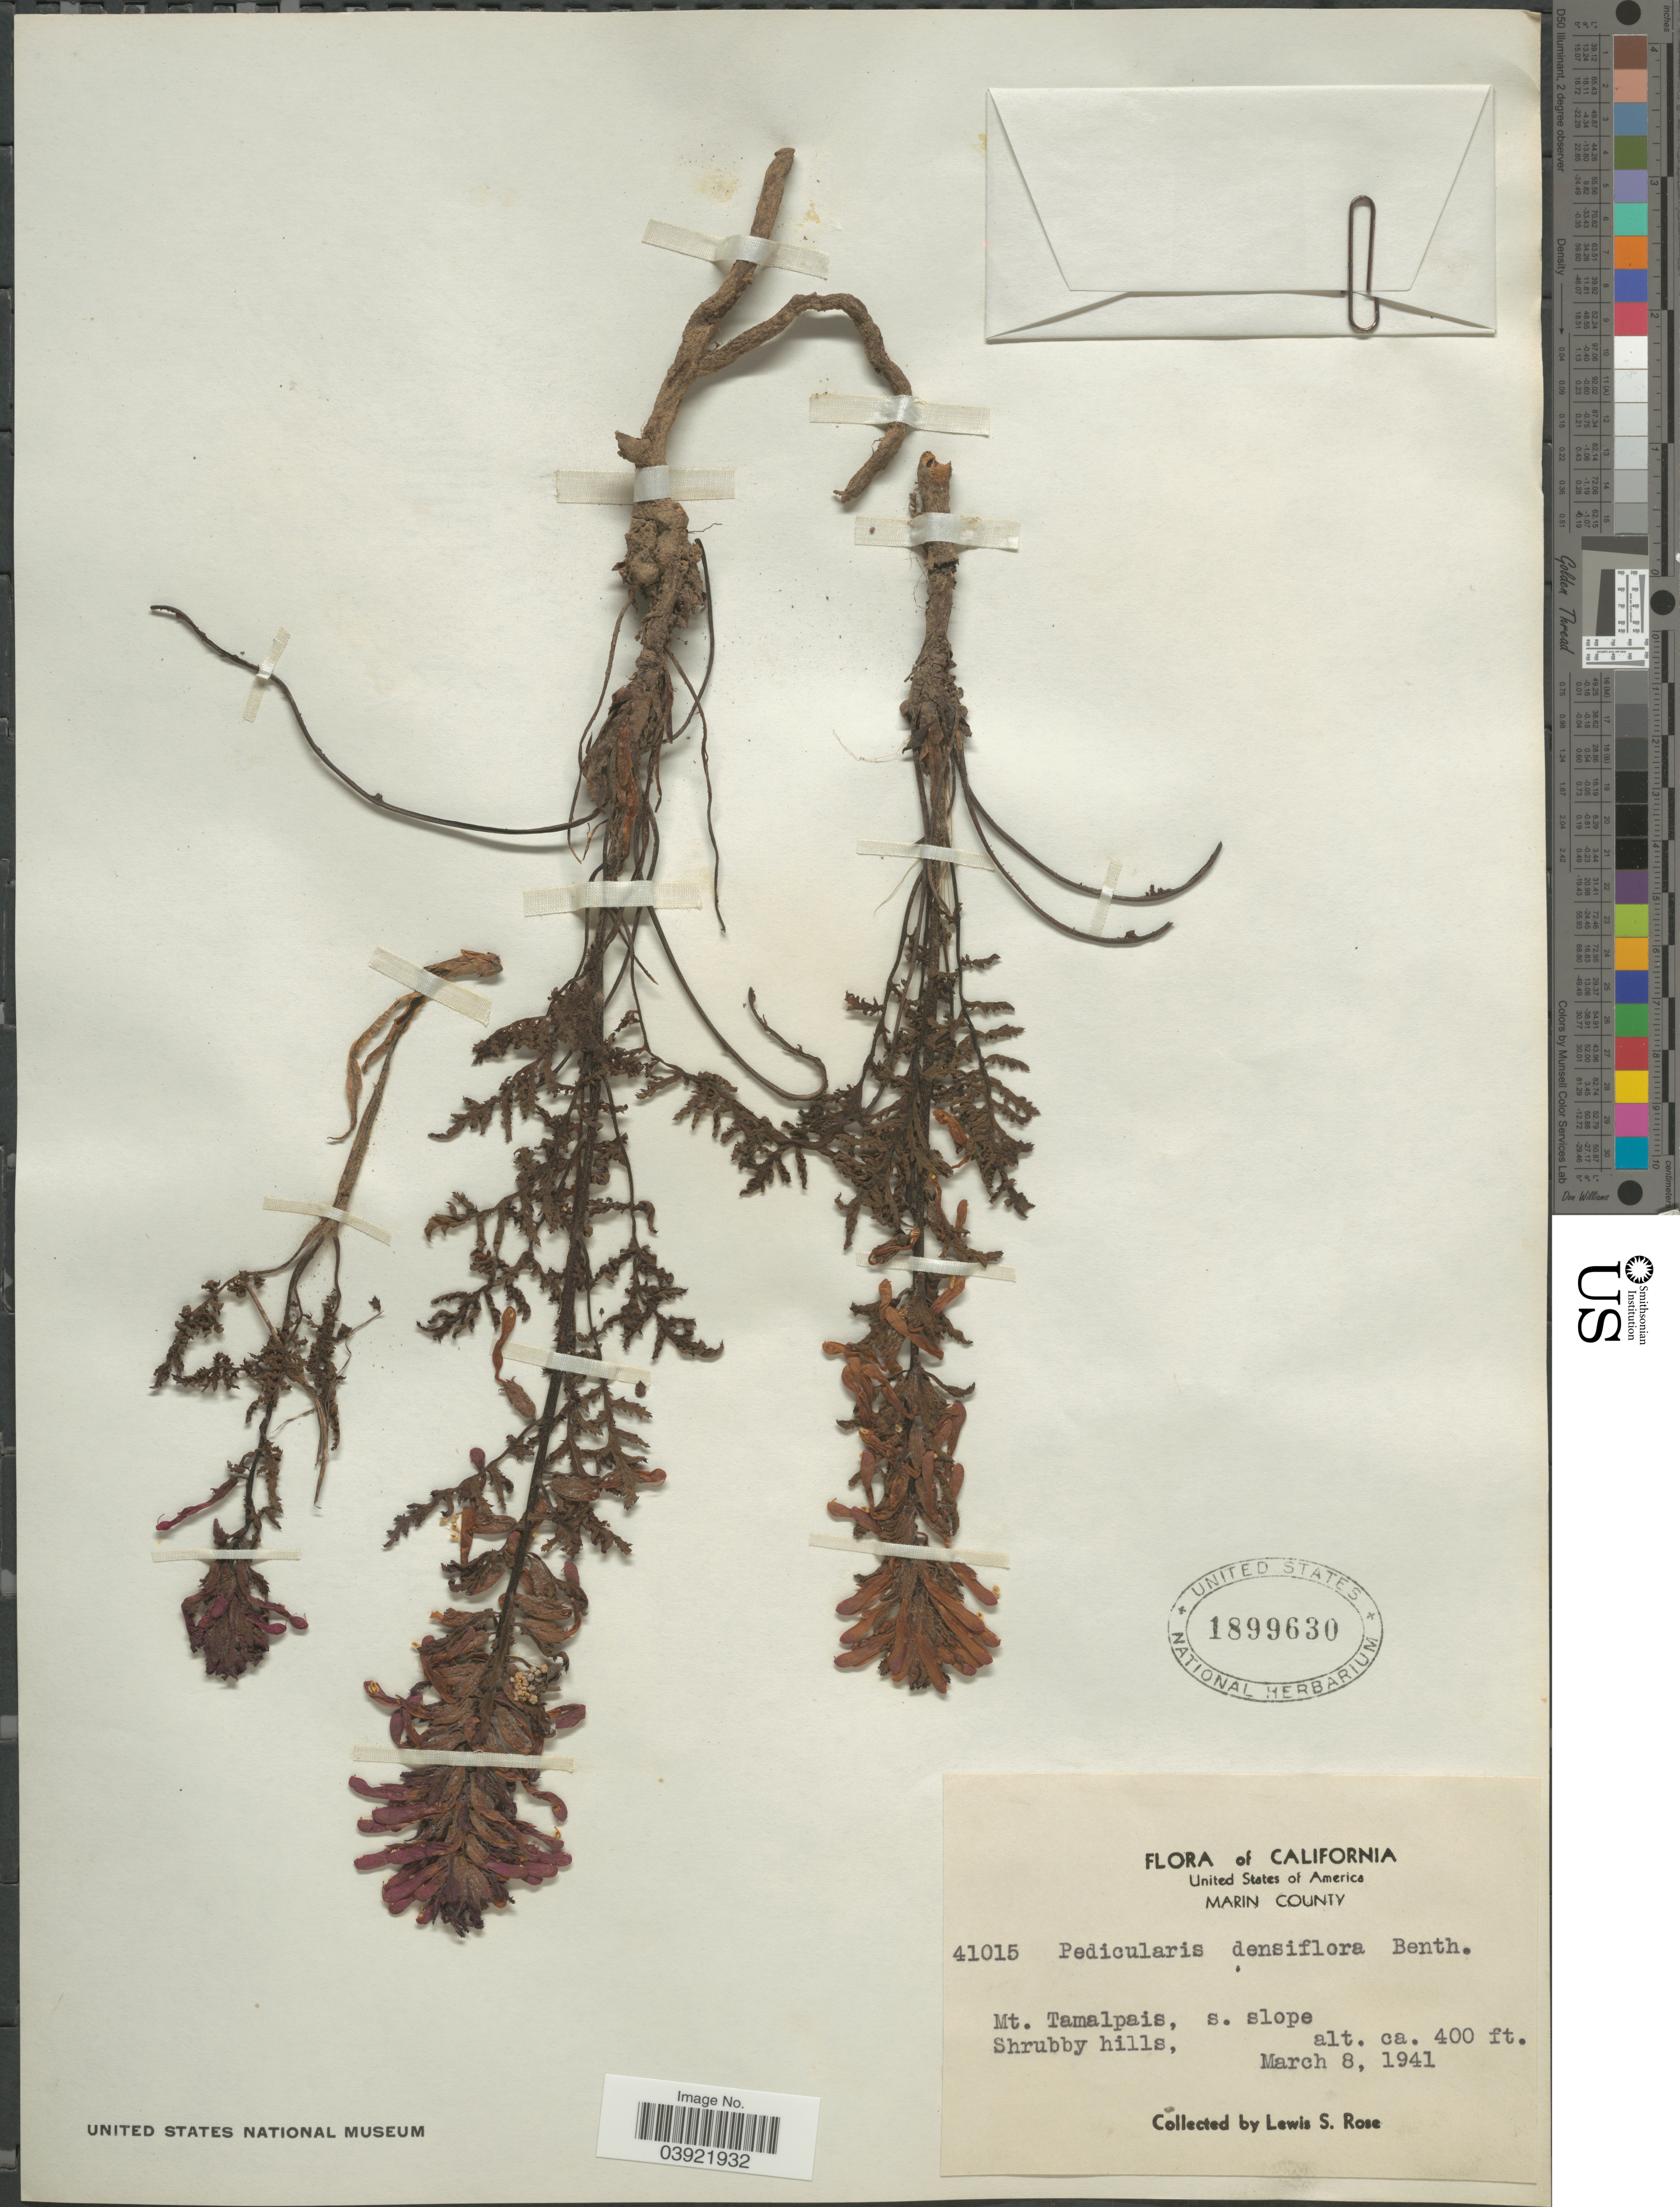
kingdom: Plantae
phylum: Tracheophyta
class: Magnoliopsida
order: Lamiales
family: Orobanchaceae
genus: Pedicularis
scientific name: Pedicularis densiflora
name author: Benth.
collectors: L. S. Rose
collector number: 41015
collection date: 1941-03-08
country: United States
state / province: California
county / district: Marin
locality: Marin County. Mt. Tamalpais, s. slope Shrubby hills.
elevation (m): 122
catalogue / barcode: US 1899630